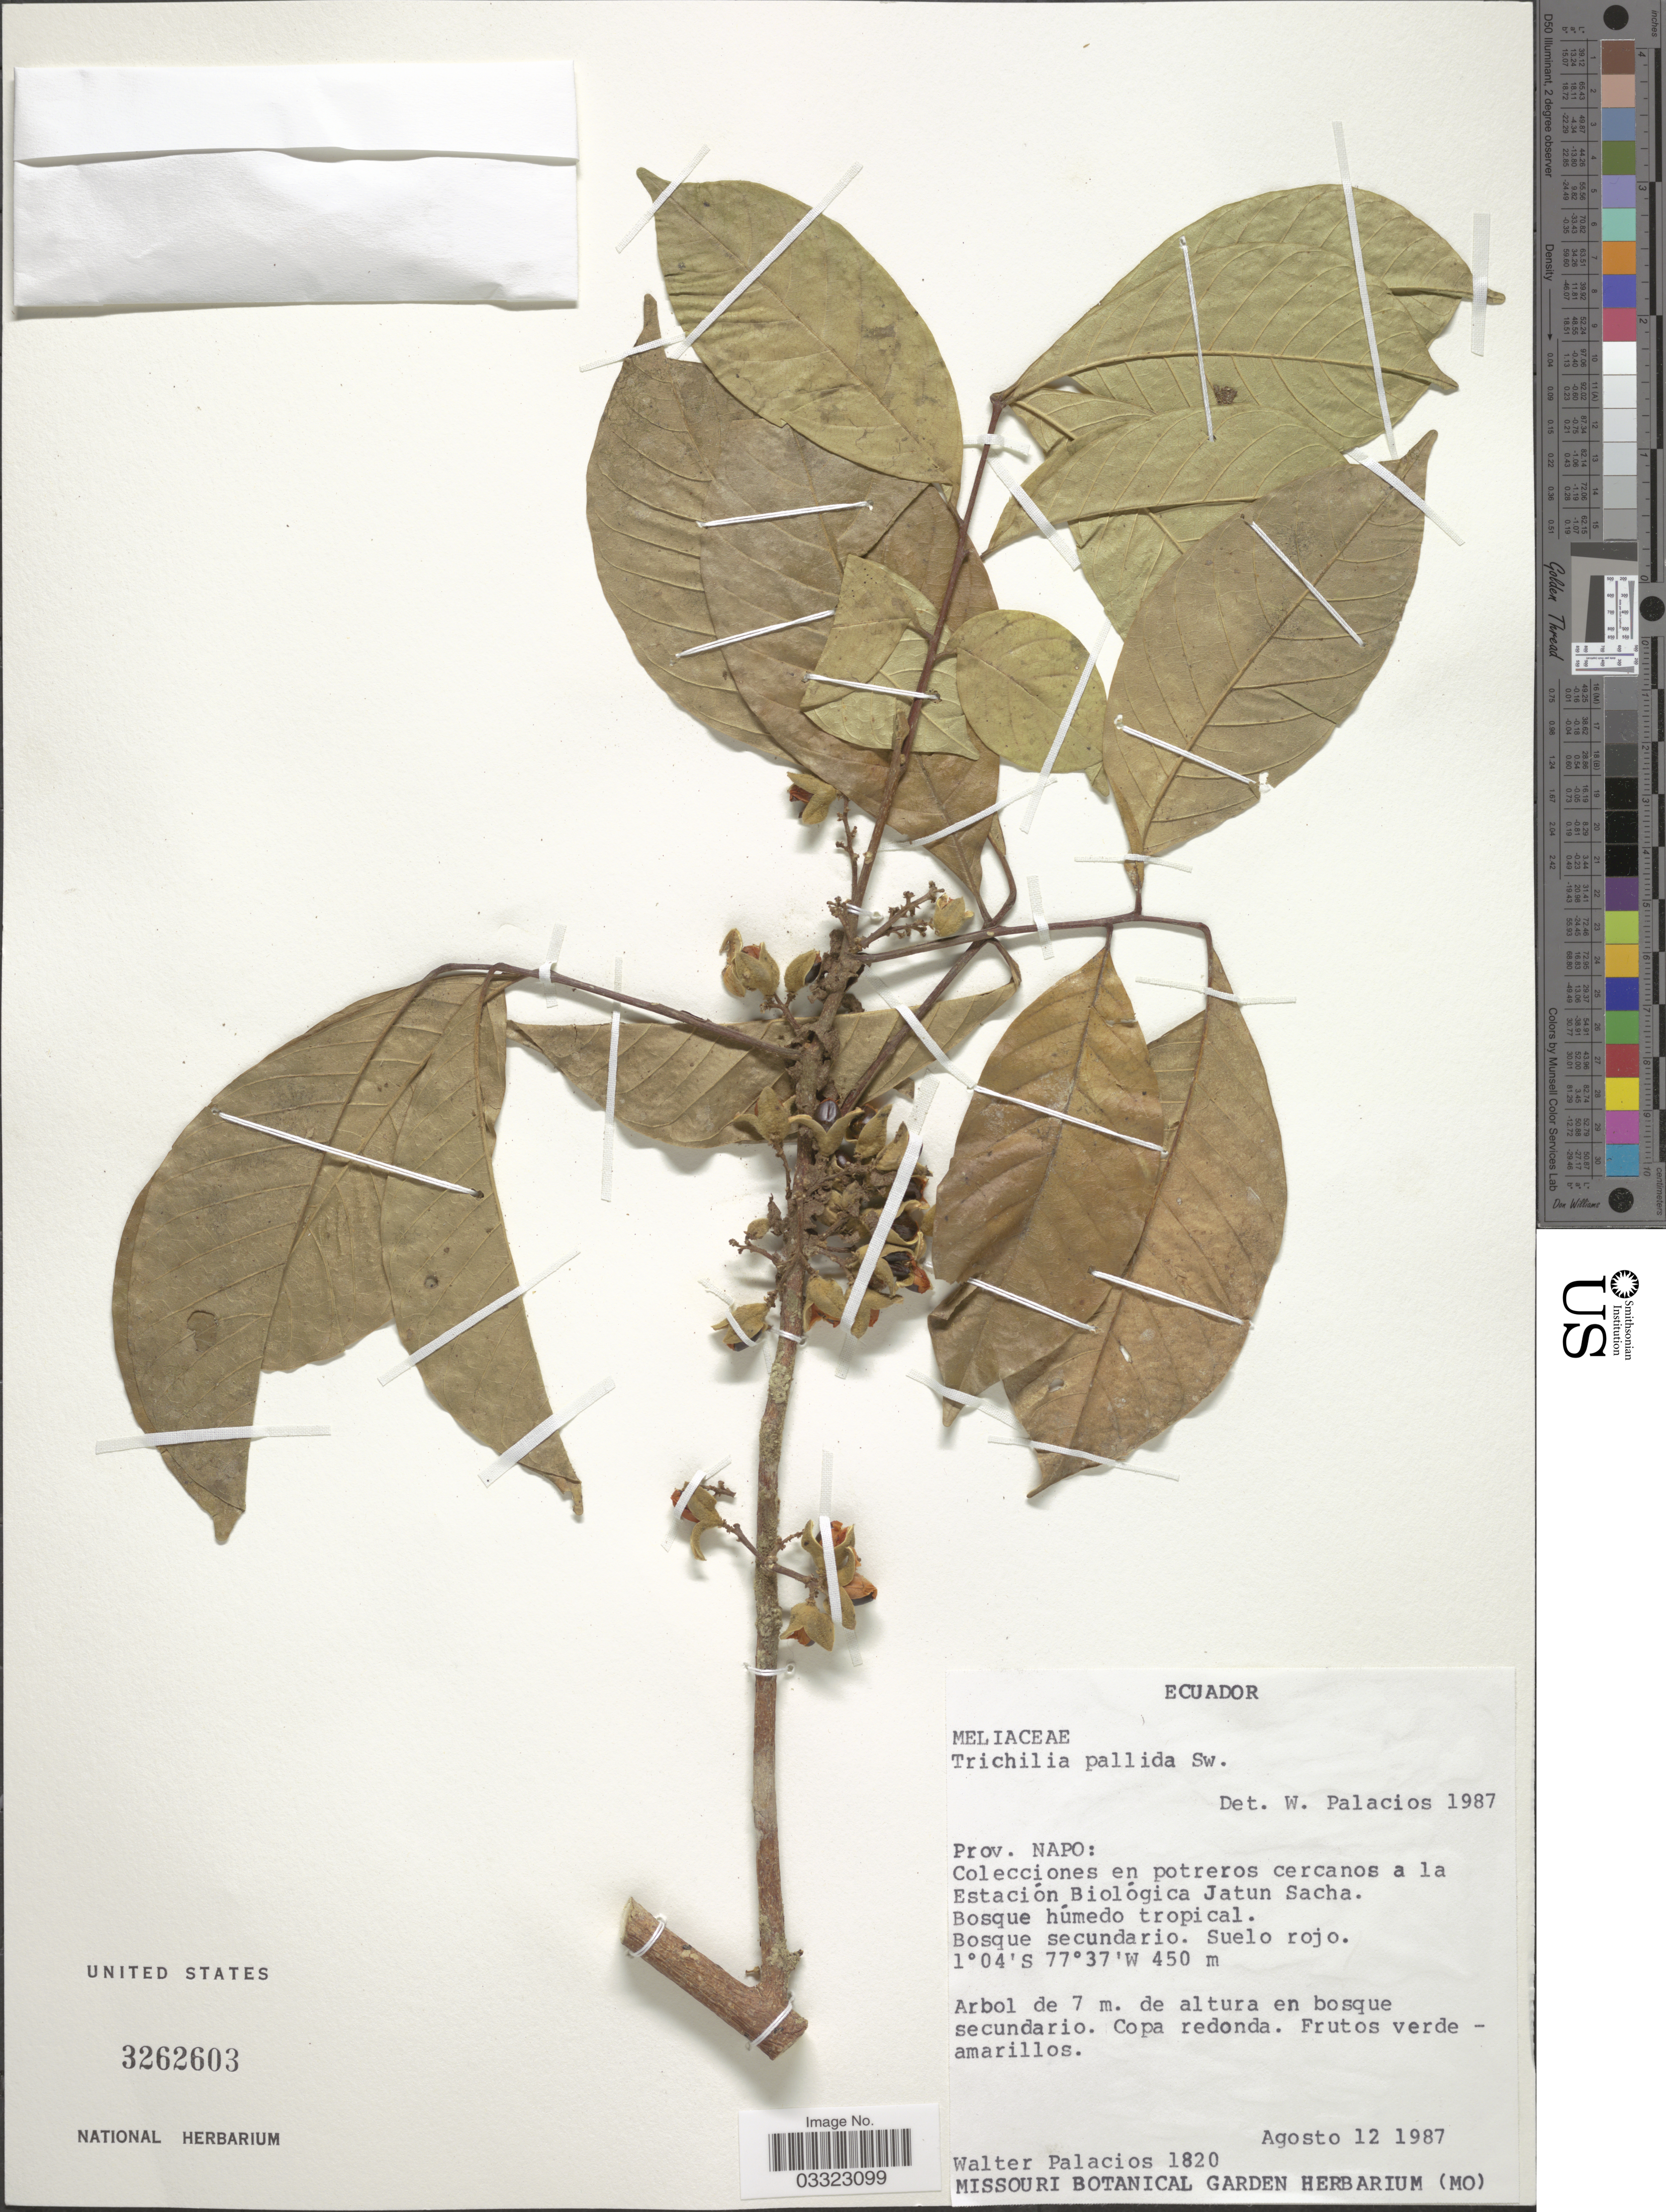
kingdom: Plantae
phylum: Tracheophyta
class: Magnoliopsida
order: Sapindales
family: Meliaceae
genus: Trichilia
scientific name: Trichilia pallida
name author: Sw.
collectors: W. Palacios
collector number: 1820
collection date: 1987-08-12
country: Ecuador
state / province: Napo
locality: Colecciones en potreros cercanos a la Estación Biológica Jatun Sacha.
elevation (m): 450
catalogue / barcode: US 3262603